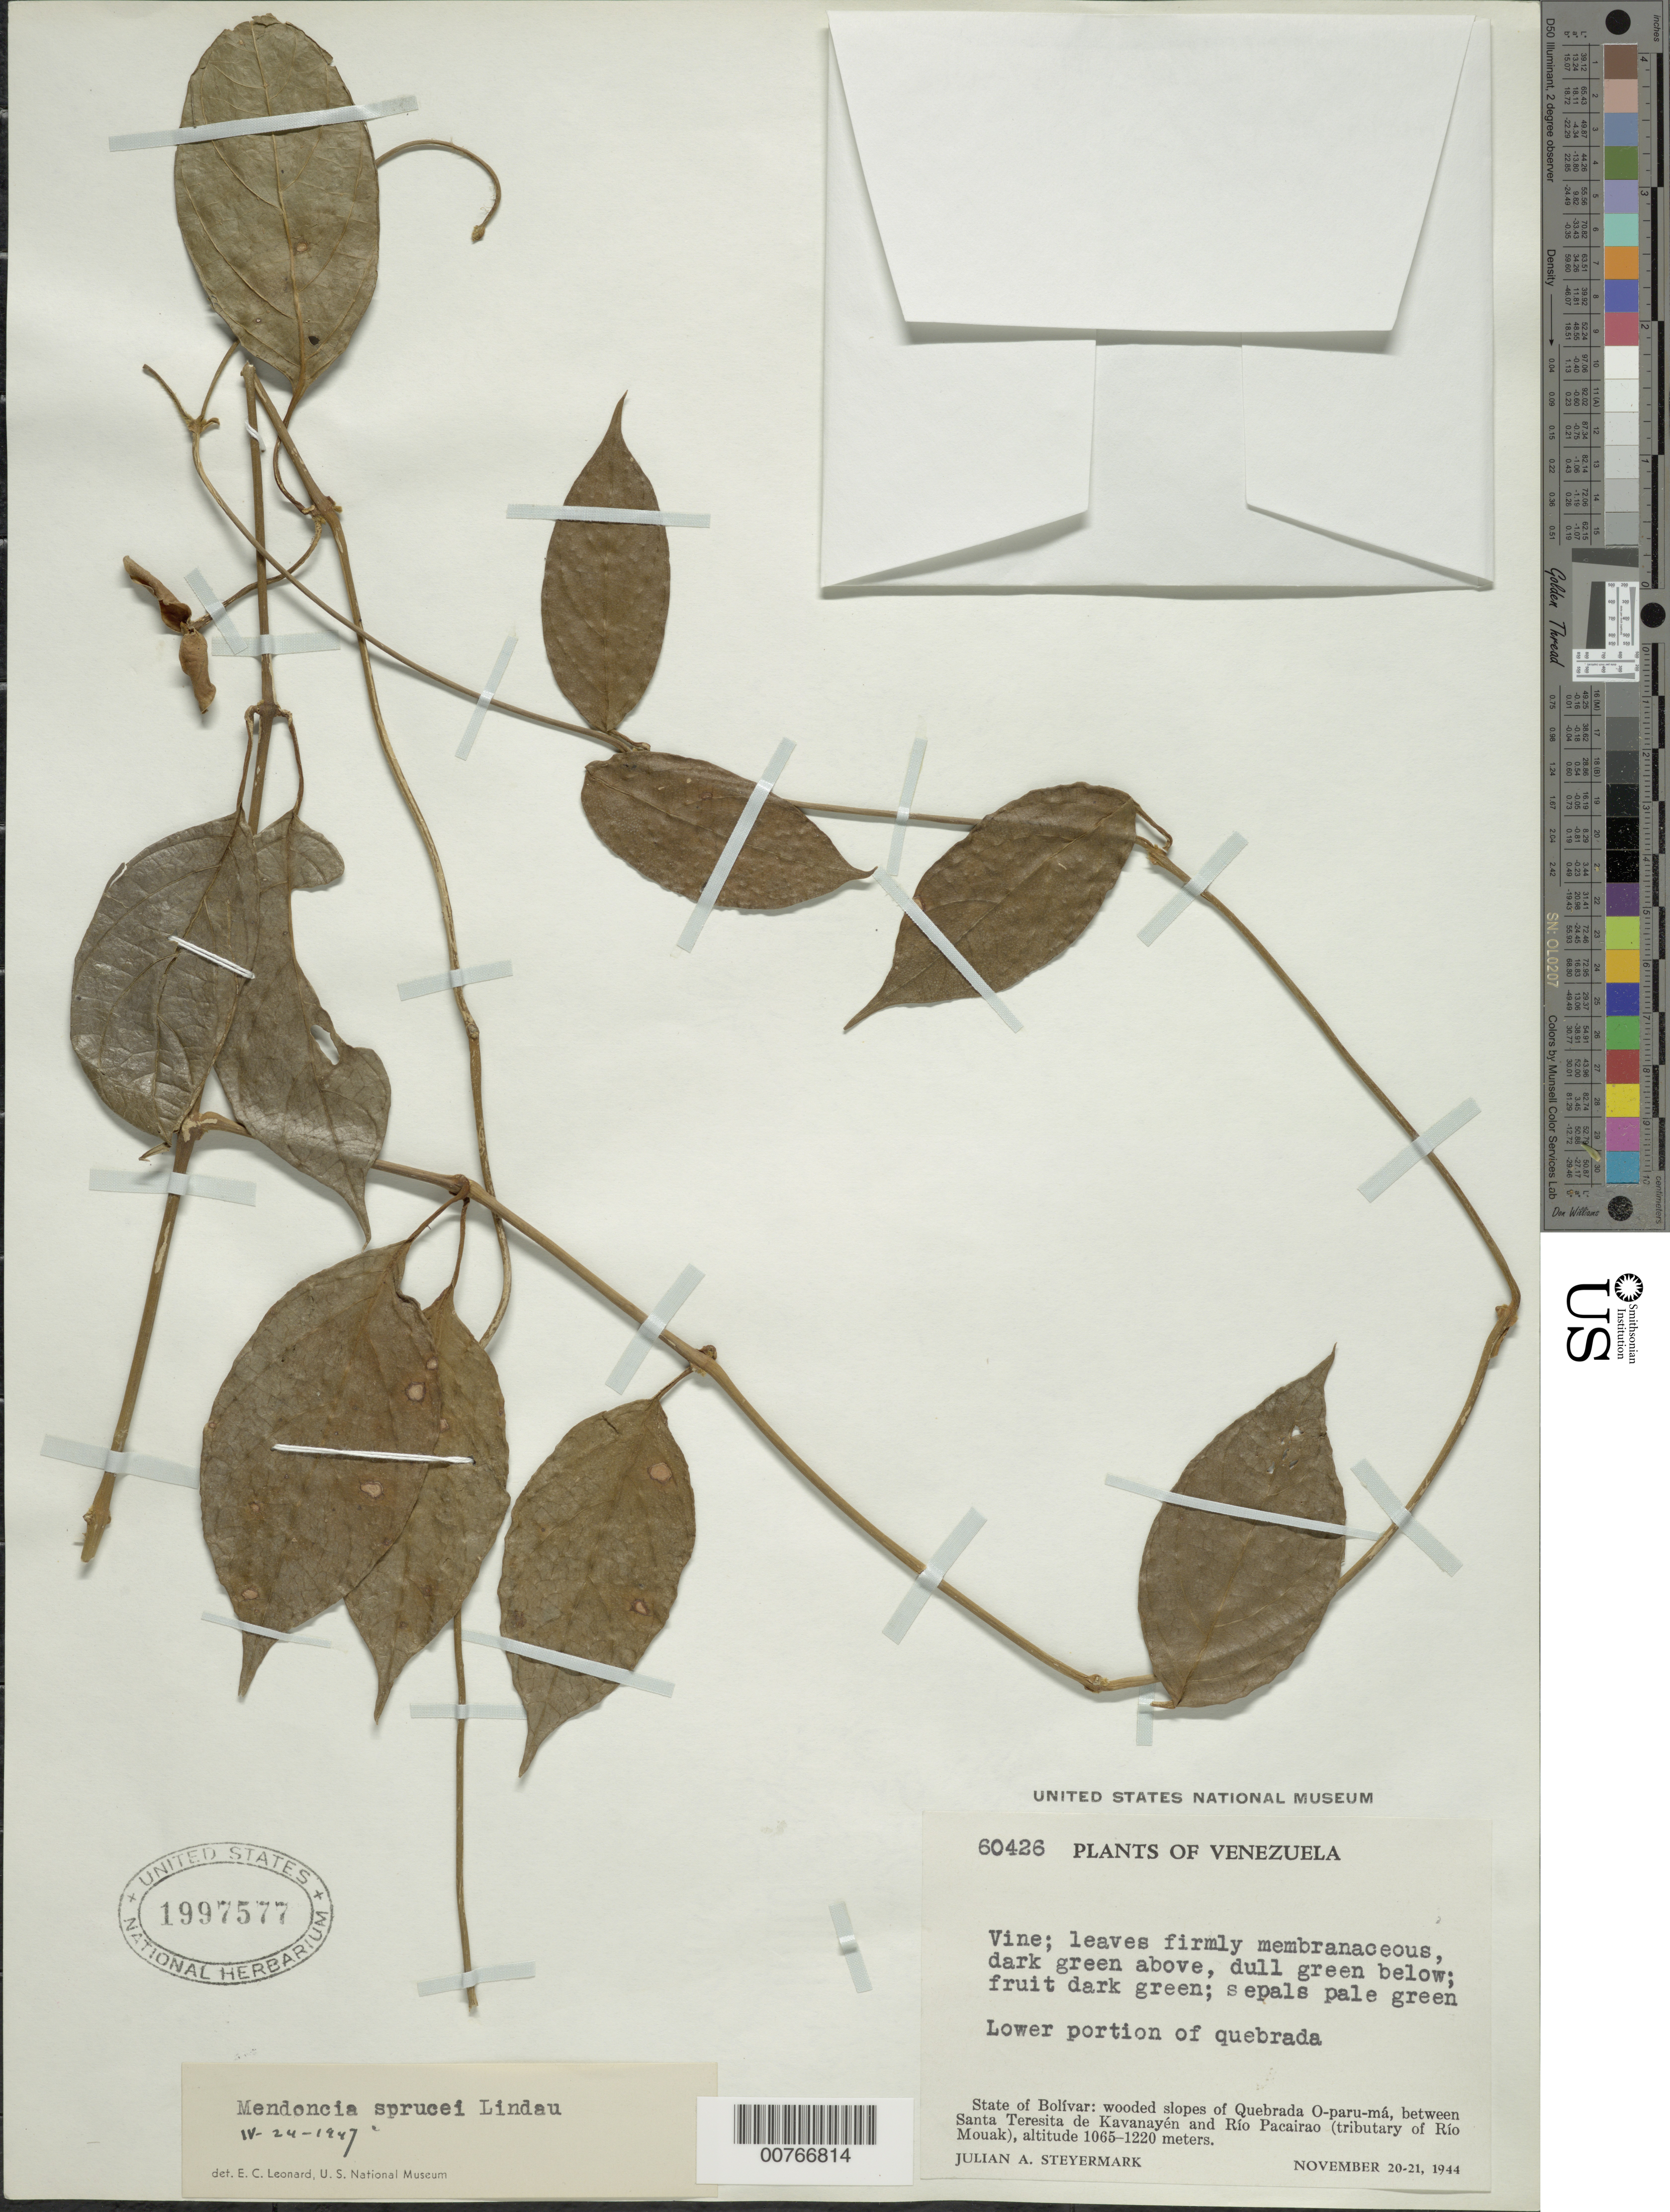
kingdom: Plantae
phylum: Tracheophyta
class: Magnoliopsida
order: Lamiales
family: Acanthaceae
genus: Mendoncia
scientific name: Mendoncia cardonae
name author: Leonard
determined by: Wasshausen, Dieter C., (BOT), Smithsonian Institution - National Museum of Natural History (UNITED STATES)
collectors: J. Steyermark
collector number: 60426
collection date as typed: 20-Nov-44 to 21-Nov-44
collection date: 1944-11-20/1944-11-21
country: Venezuela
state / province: Bolívar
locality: Quebrada O-paru-má, between Santa Teresita de Kavanayén and Río Pacairao (trib. of Río Mouak)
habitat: Lower portion of quebrada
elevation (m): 1065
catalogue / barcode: US 1997577